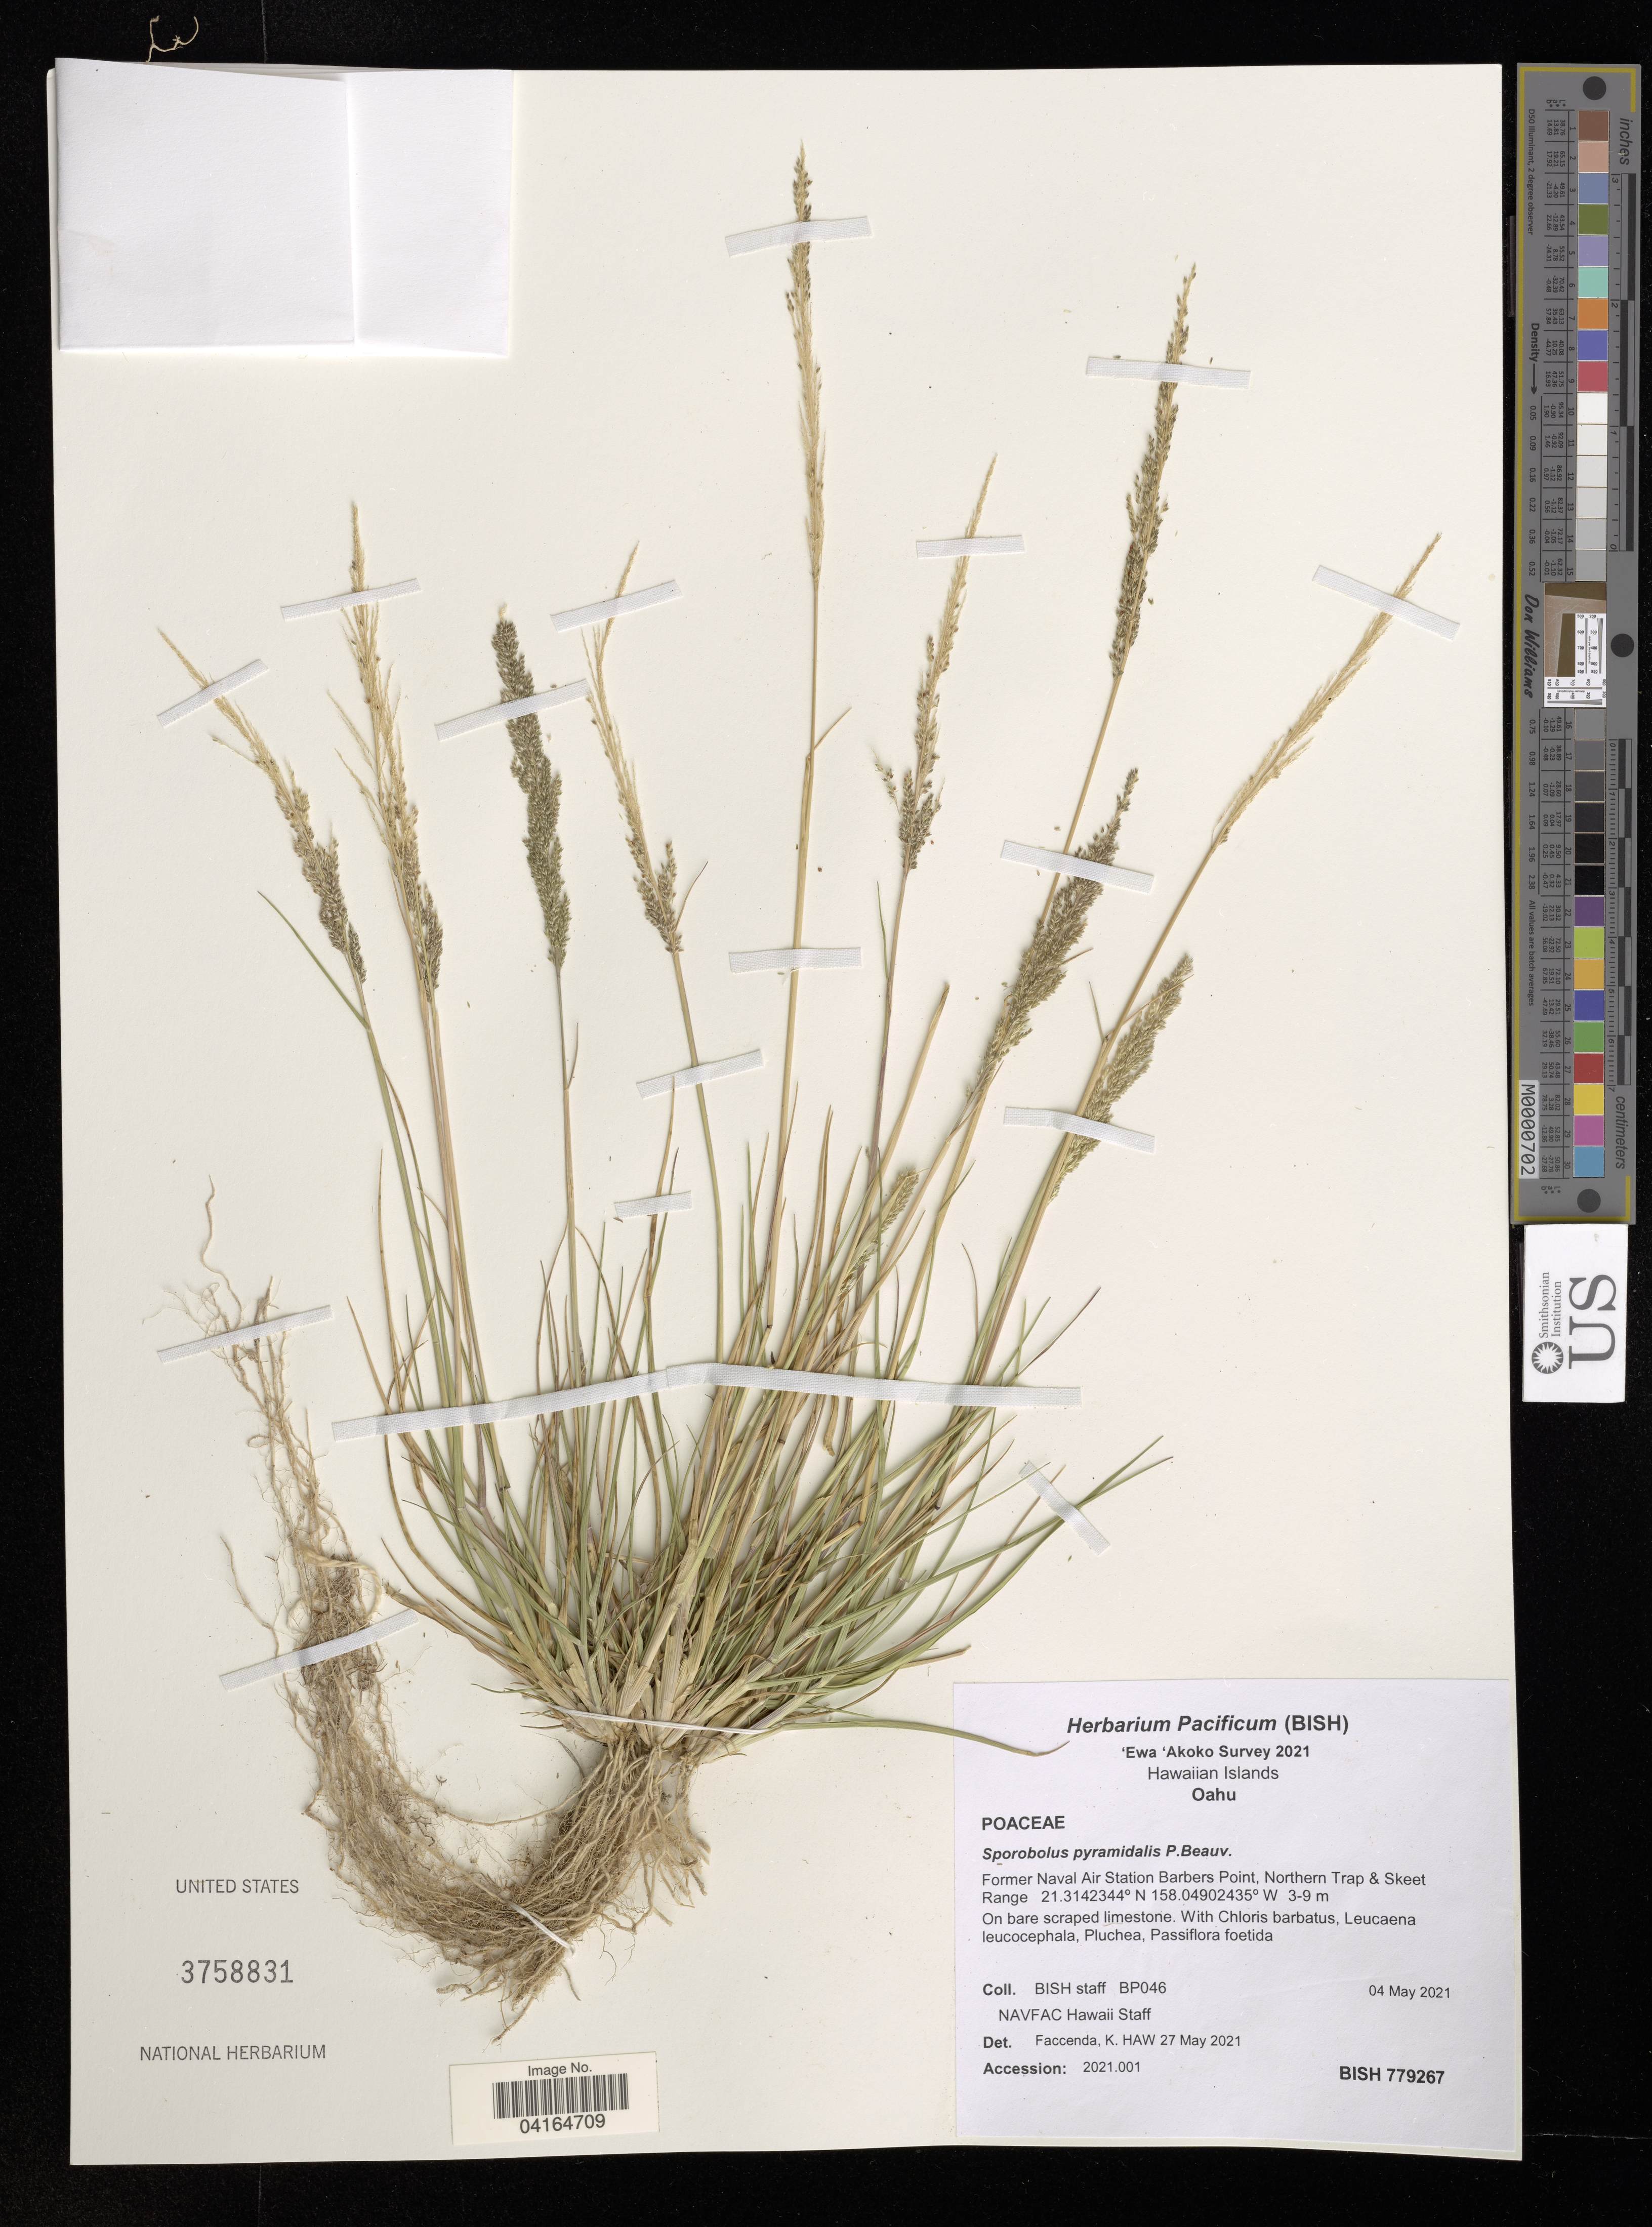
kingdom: Plantae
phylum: Tracheophyta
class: Liliopsida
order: Poales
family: Poaceae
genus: Sporobolus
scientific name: Sporobolus pyramidalis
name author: P. Beauv.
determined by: Peterson, Paul M., (BOT), Smithsonian Institution - National Museum of Natural History (UNITED STATES)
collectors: Bernice P. Bishop Museum & N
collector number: BP046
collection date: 2021-05-04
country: United States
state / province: Hawaii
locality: Hawaiian Islands. Oahu. Former Naval Air Station Barbers Point, Northern Trap & Skeet Range.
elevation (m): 3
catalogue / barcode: US 3758831